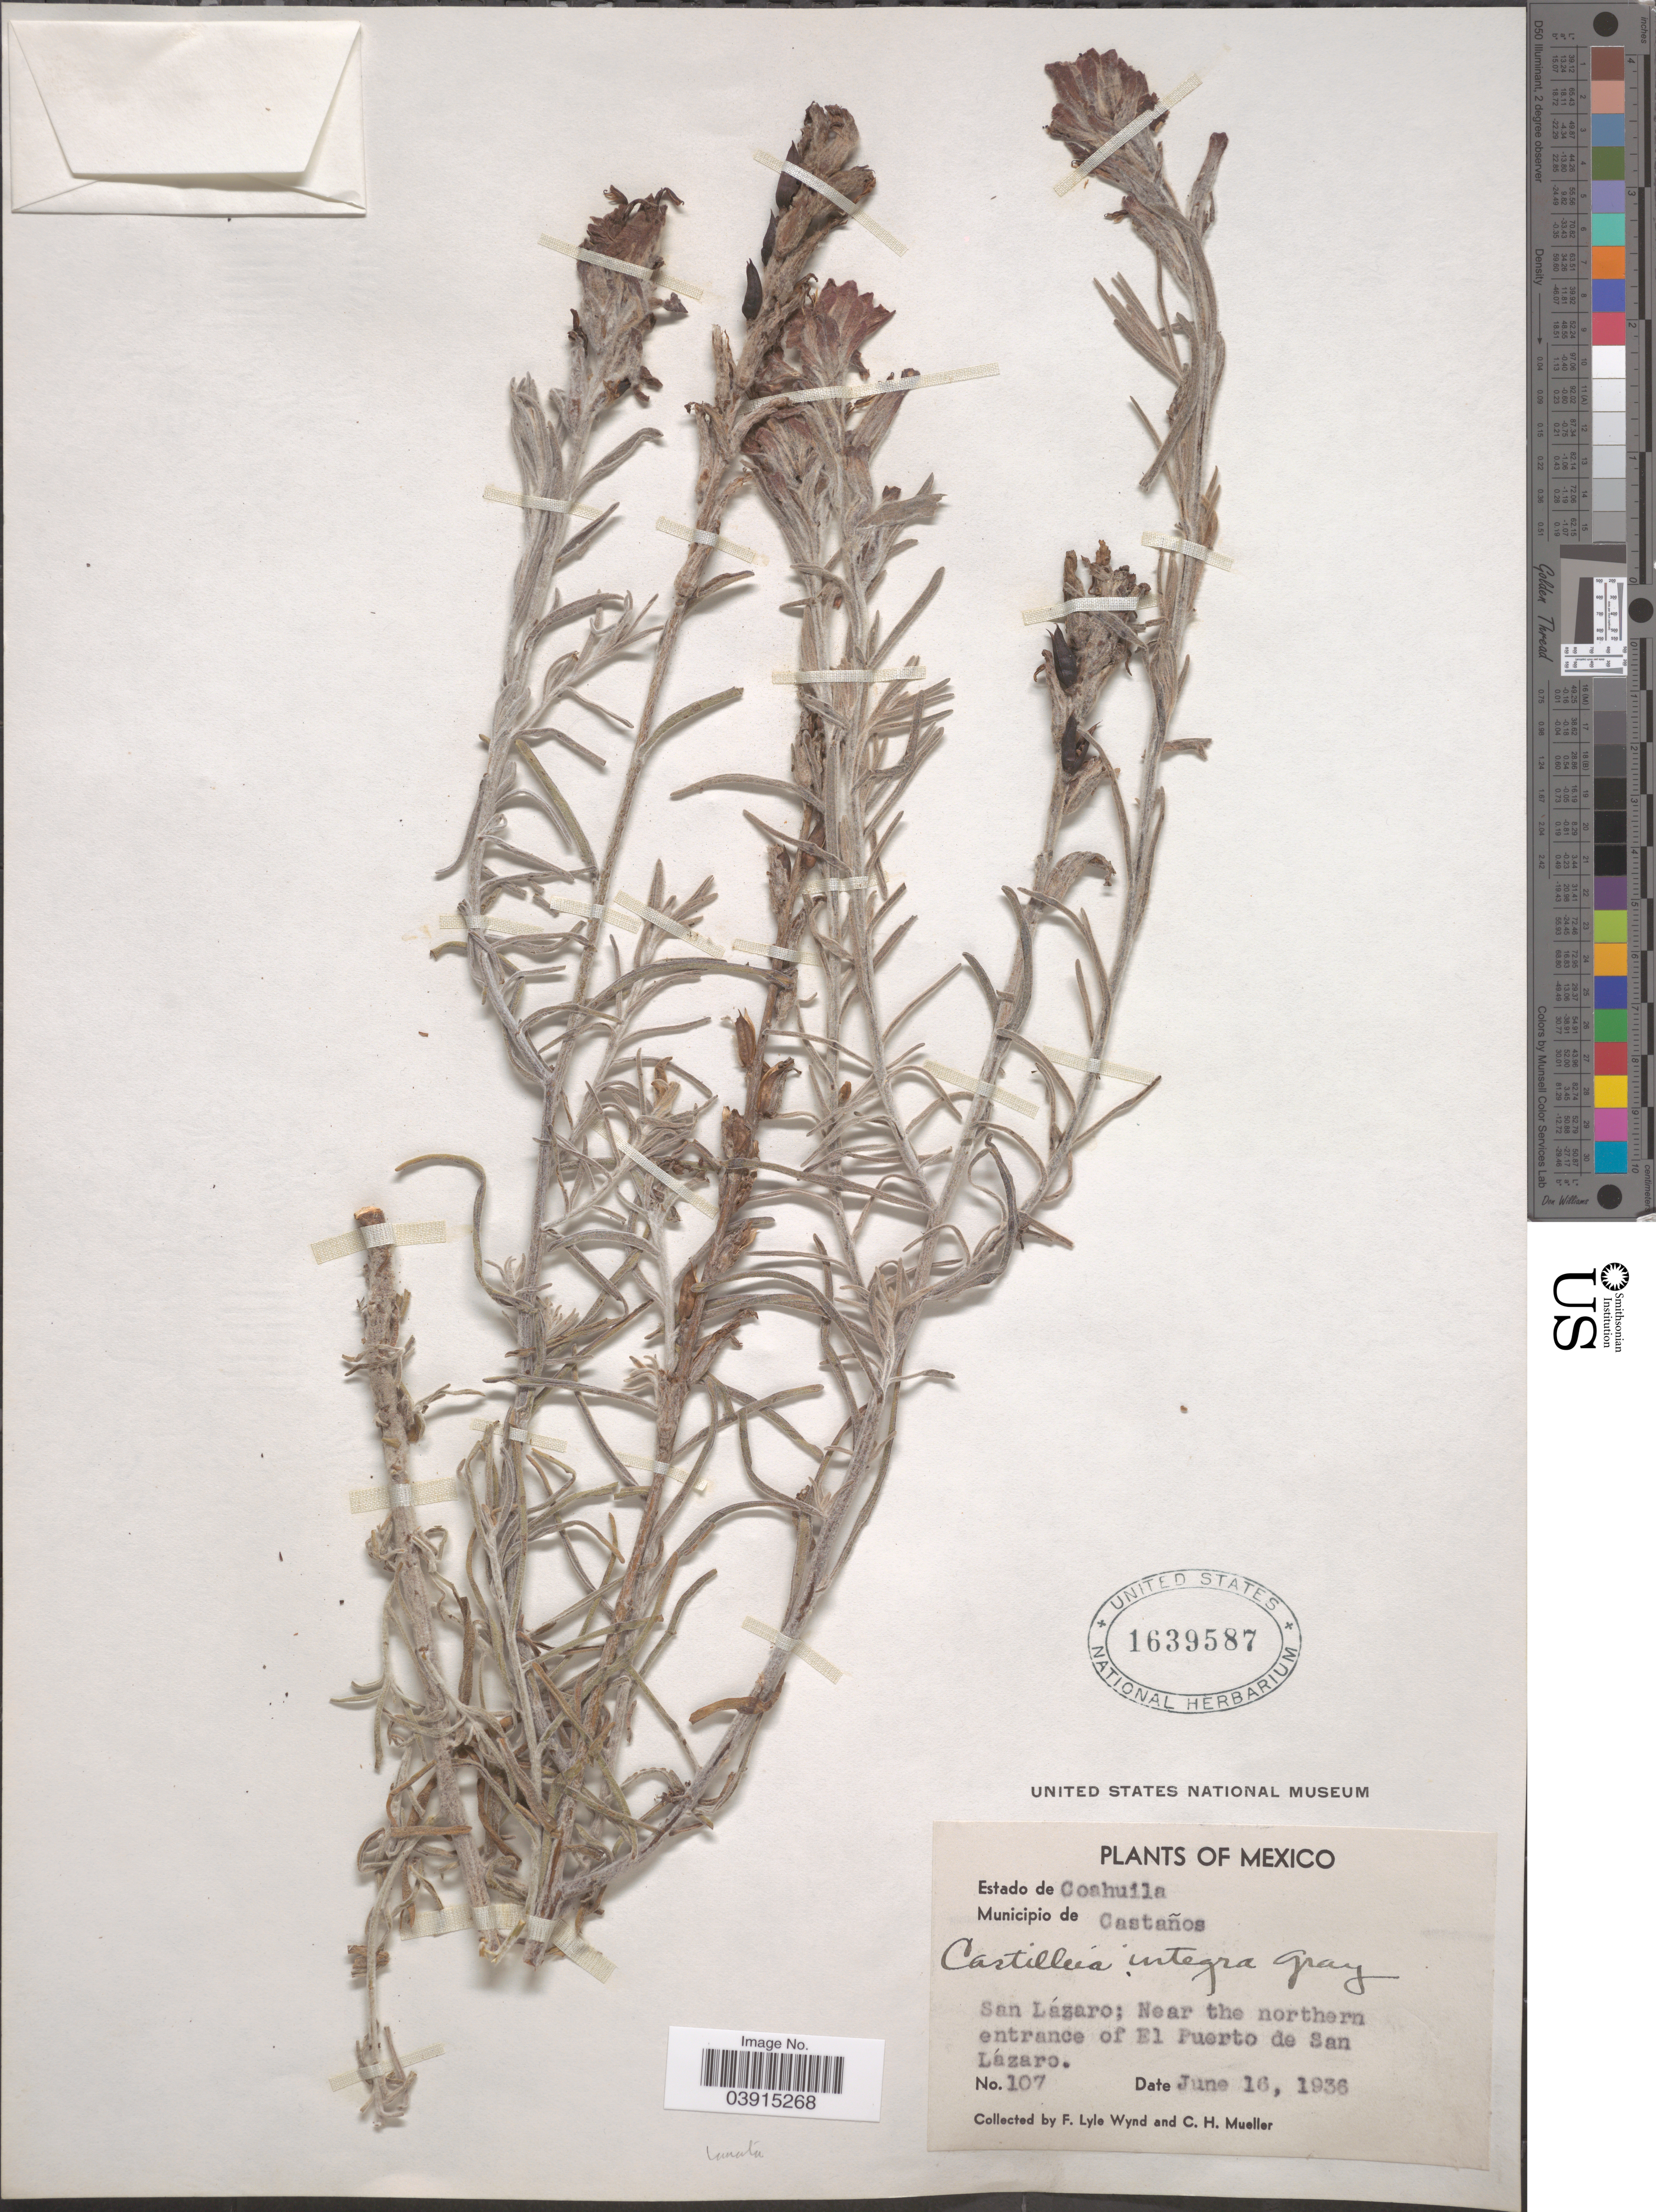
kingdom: Plantae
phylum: Tracheophyta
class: Magnoliopsida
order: Lamiales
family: Orobanchaceae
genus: Castilleja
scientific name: Castilleja lanata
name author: A. Gray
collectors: F. L. Wynd & C. H. Mueller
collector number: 107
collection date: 1936-06-16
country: Mexico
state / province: Coahuila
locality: Municipio de Castaños. San Lázaro; Near the northern entrance of El Puerto de San Lázaro.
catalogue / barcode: US 1639587